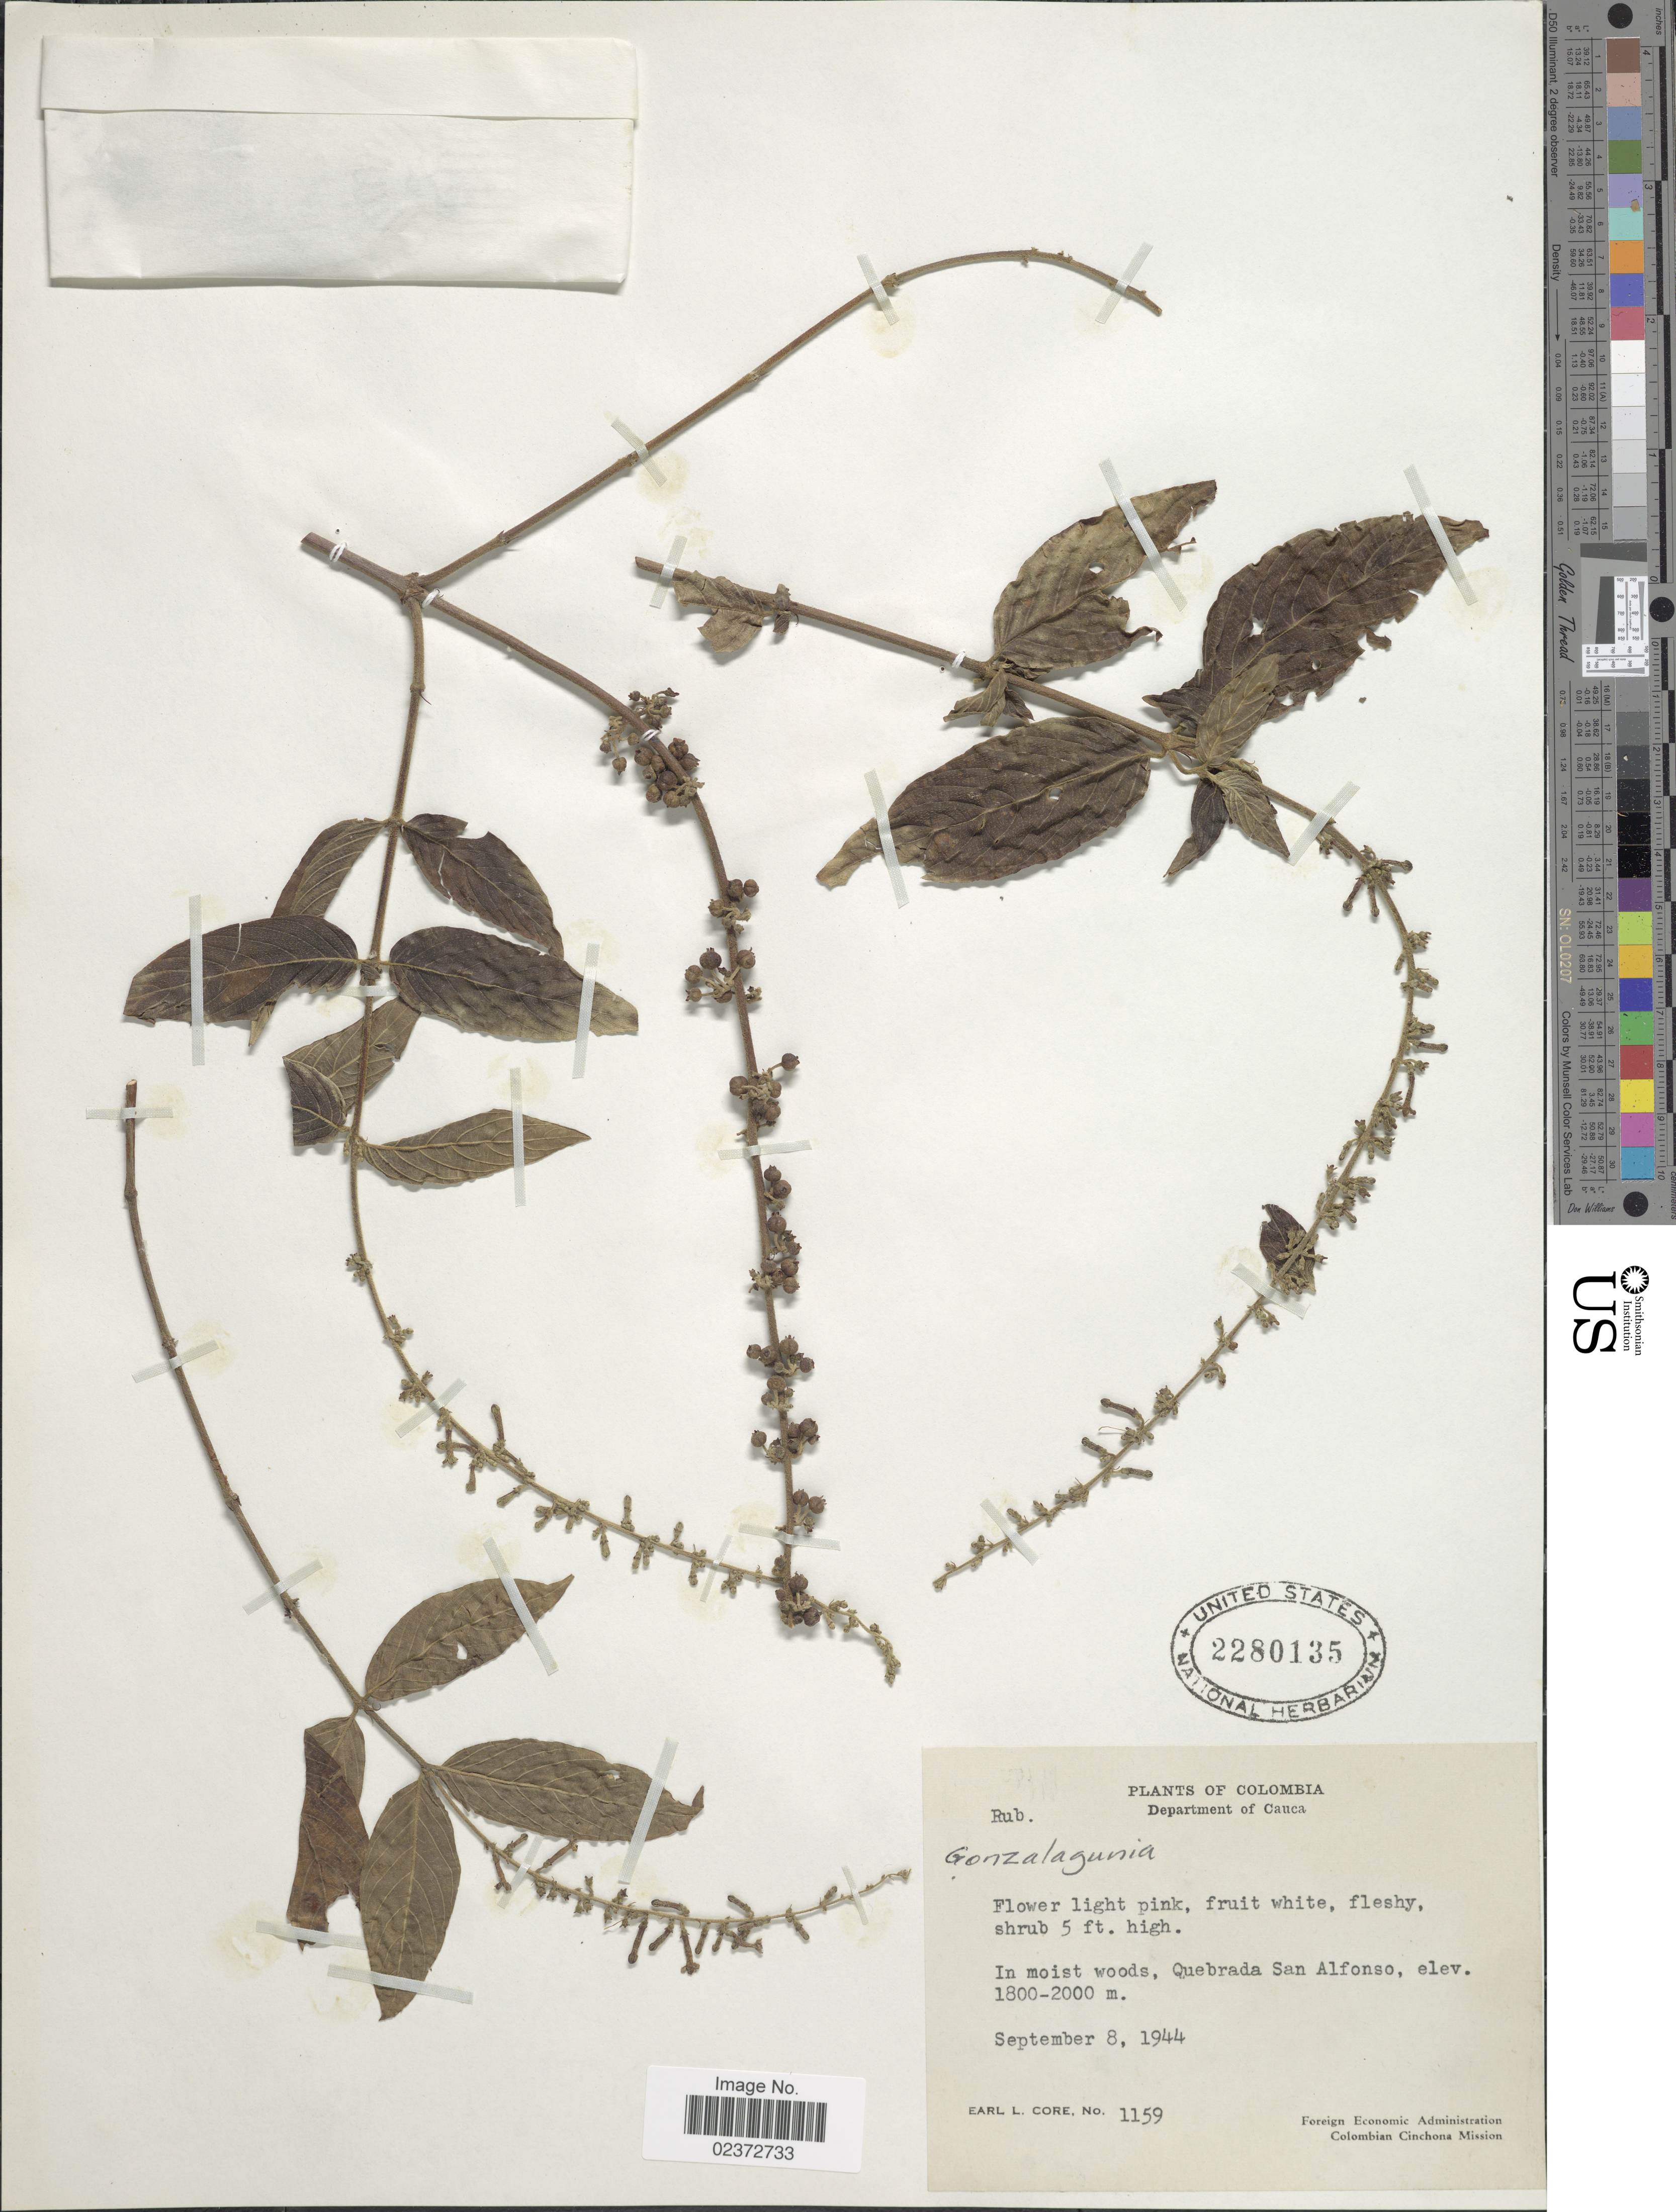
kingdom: Plantae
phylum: Tracheophyta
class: Magnoliopsida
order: Gentianales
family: Rubiaceae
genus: Gonzalagunia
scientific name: Gonzalagunia sp.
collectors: E. L. Core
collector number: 1159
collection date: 1944-09-08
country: Colombia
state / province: Cauca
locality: Quebrada San Alfonso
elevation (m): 1800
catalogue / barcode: US 2280135